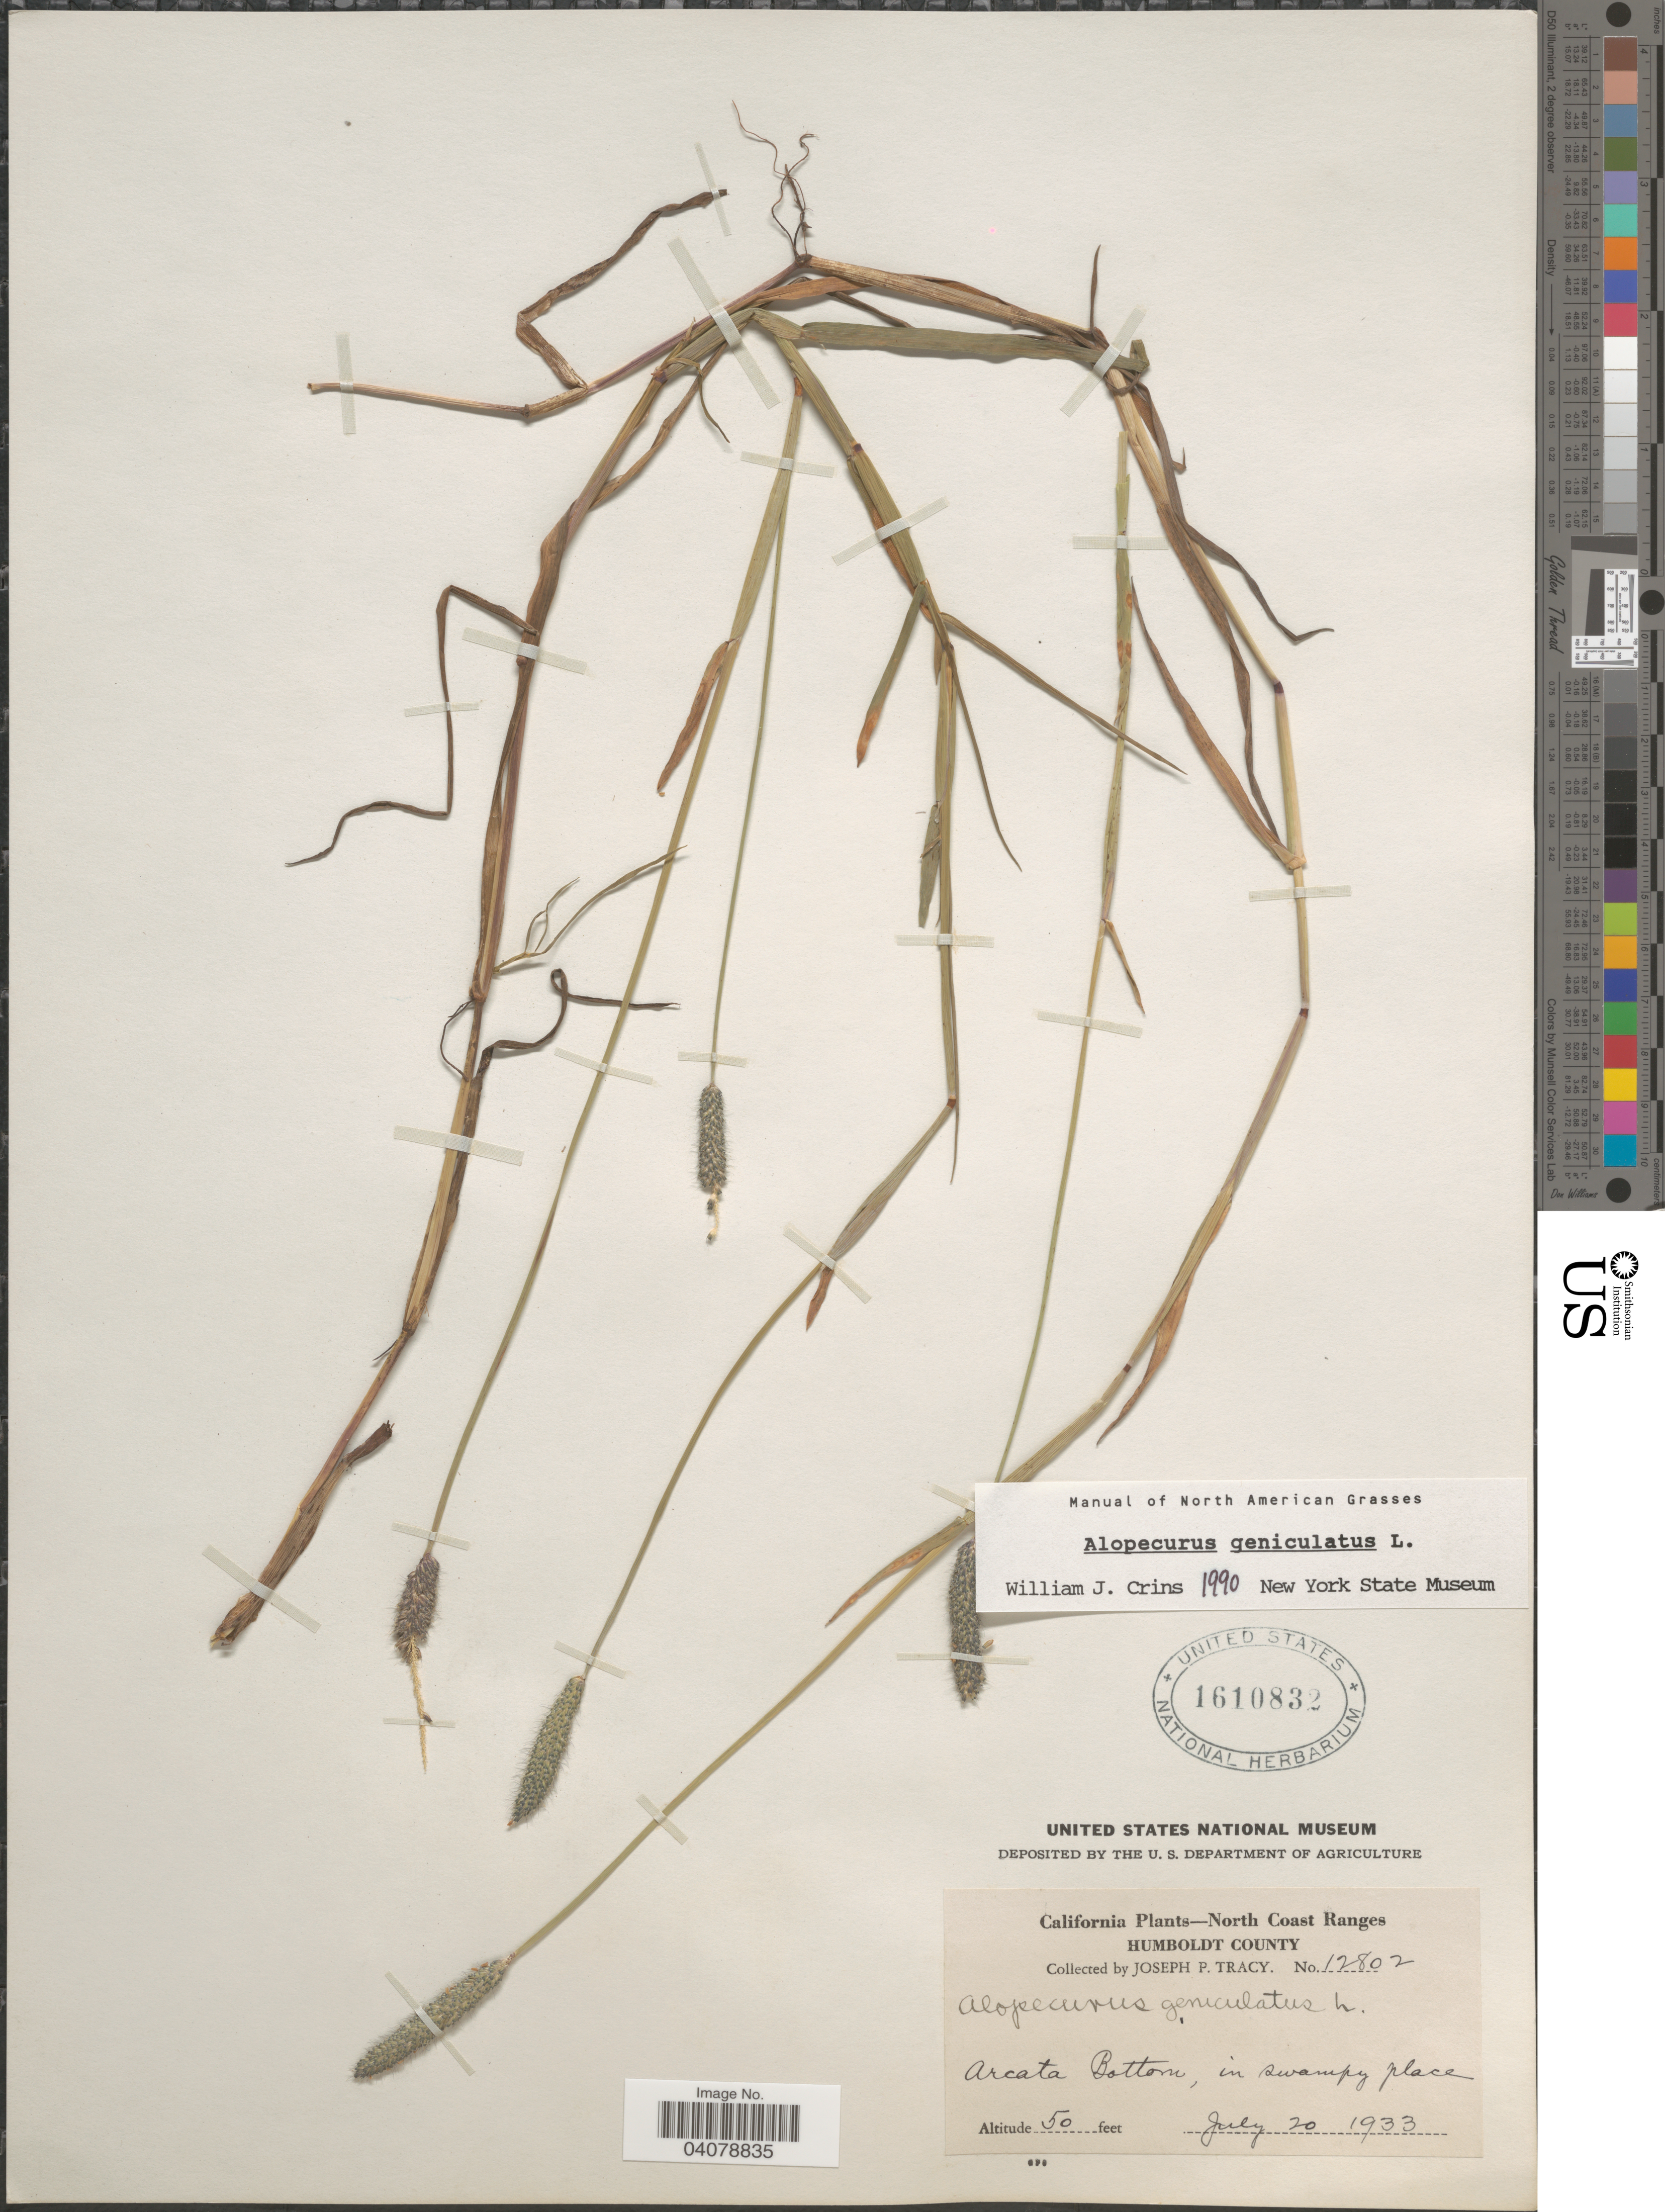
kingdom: Plantae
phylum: Tracheophyta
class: Liliopsida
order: Poales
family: Poaceae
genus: Alopecurus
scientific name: Alopecurus geniculatus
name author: L.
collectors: J. Tracy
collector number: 12802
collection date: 1933-07-20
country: United States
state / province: California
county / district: Humboldt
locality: North Coast Ranges. Humboldt County. Arcata Bottom, in swampy place.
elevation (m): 15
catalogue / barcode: US 1610832